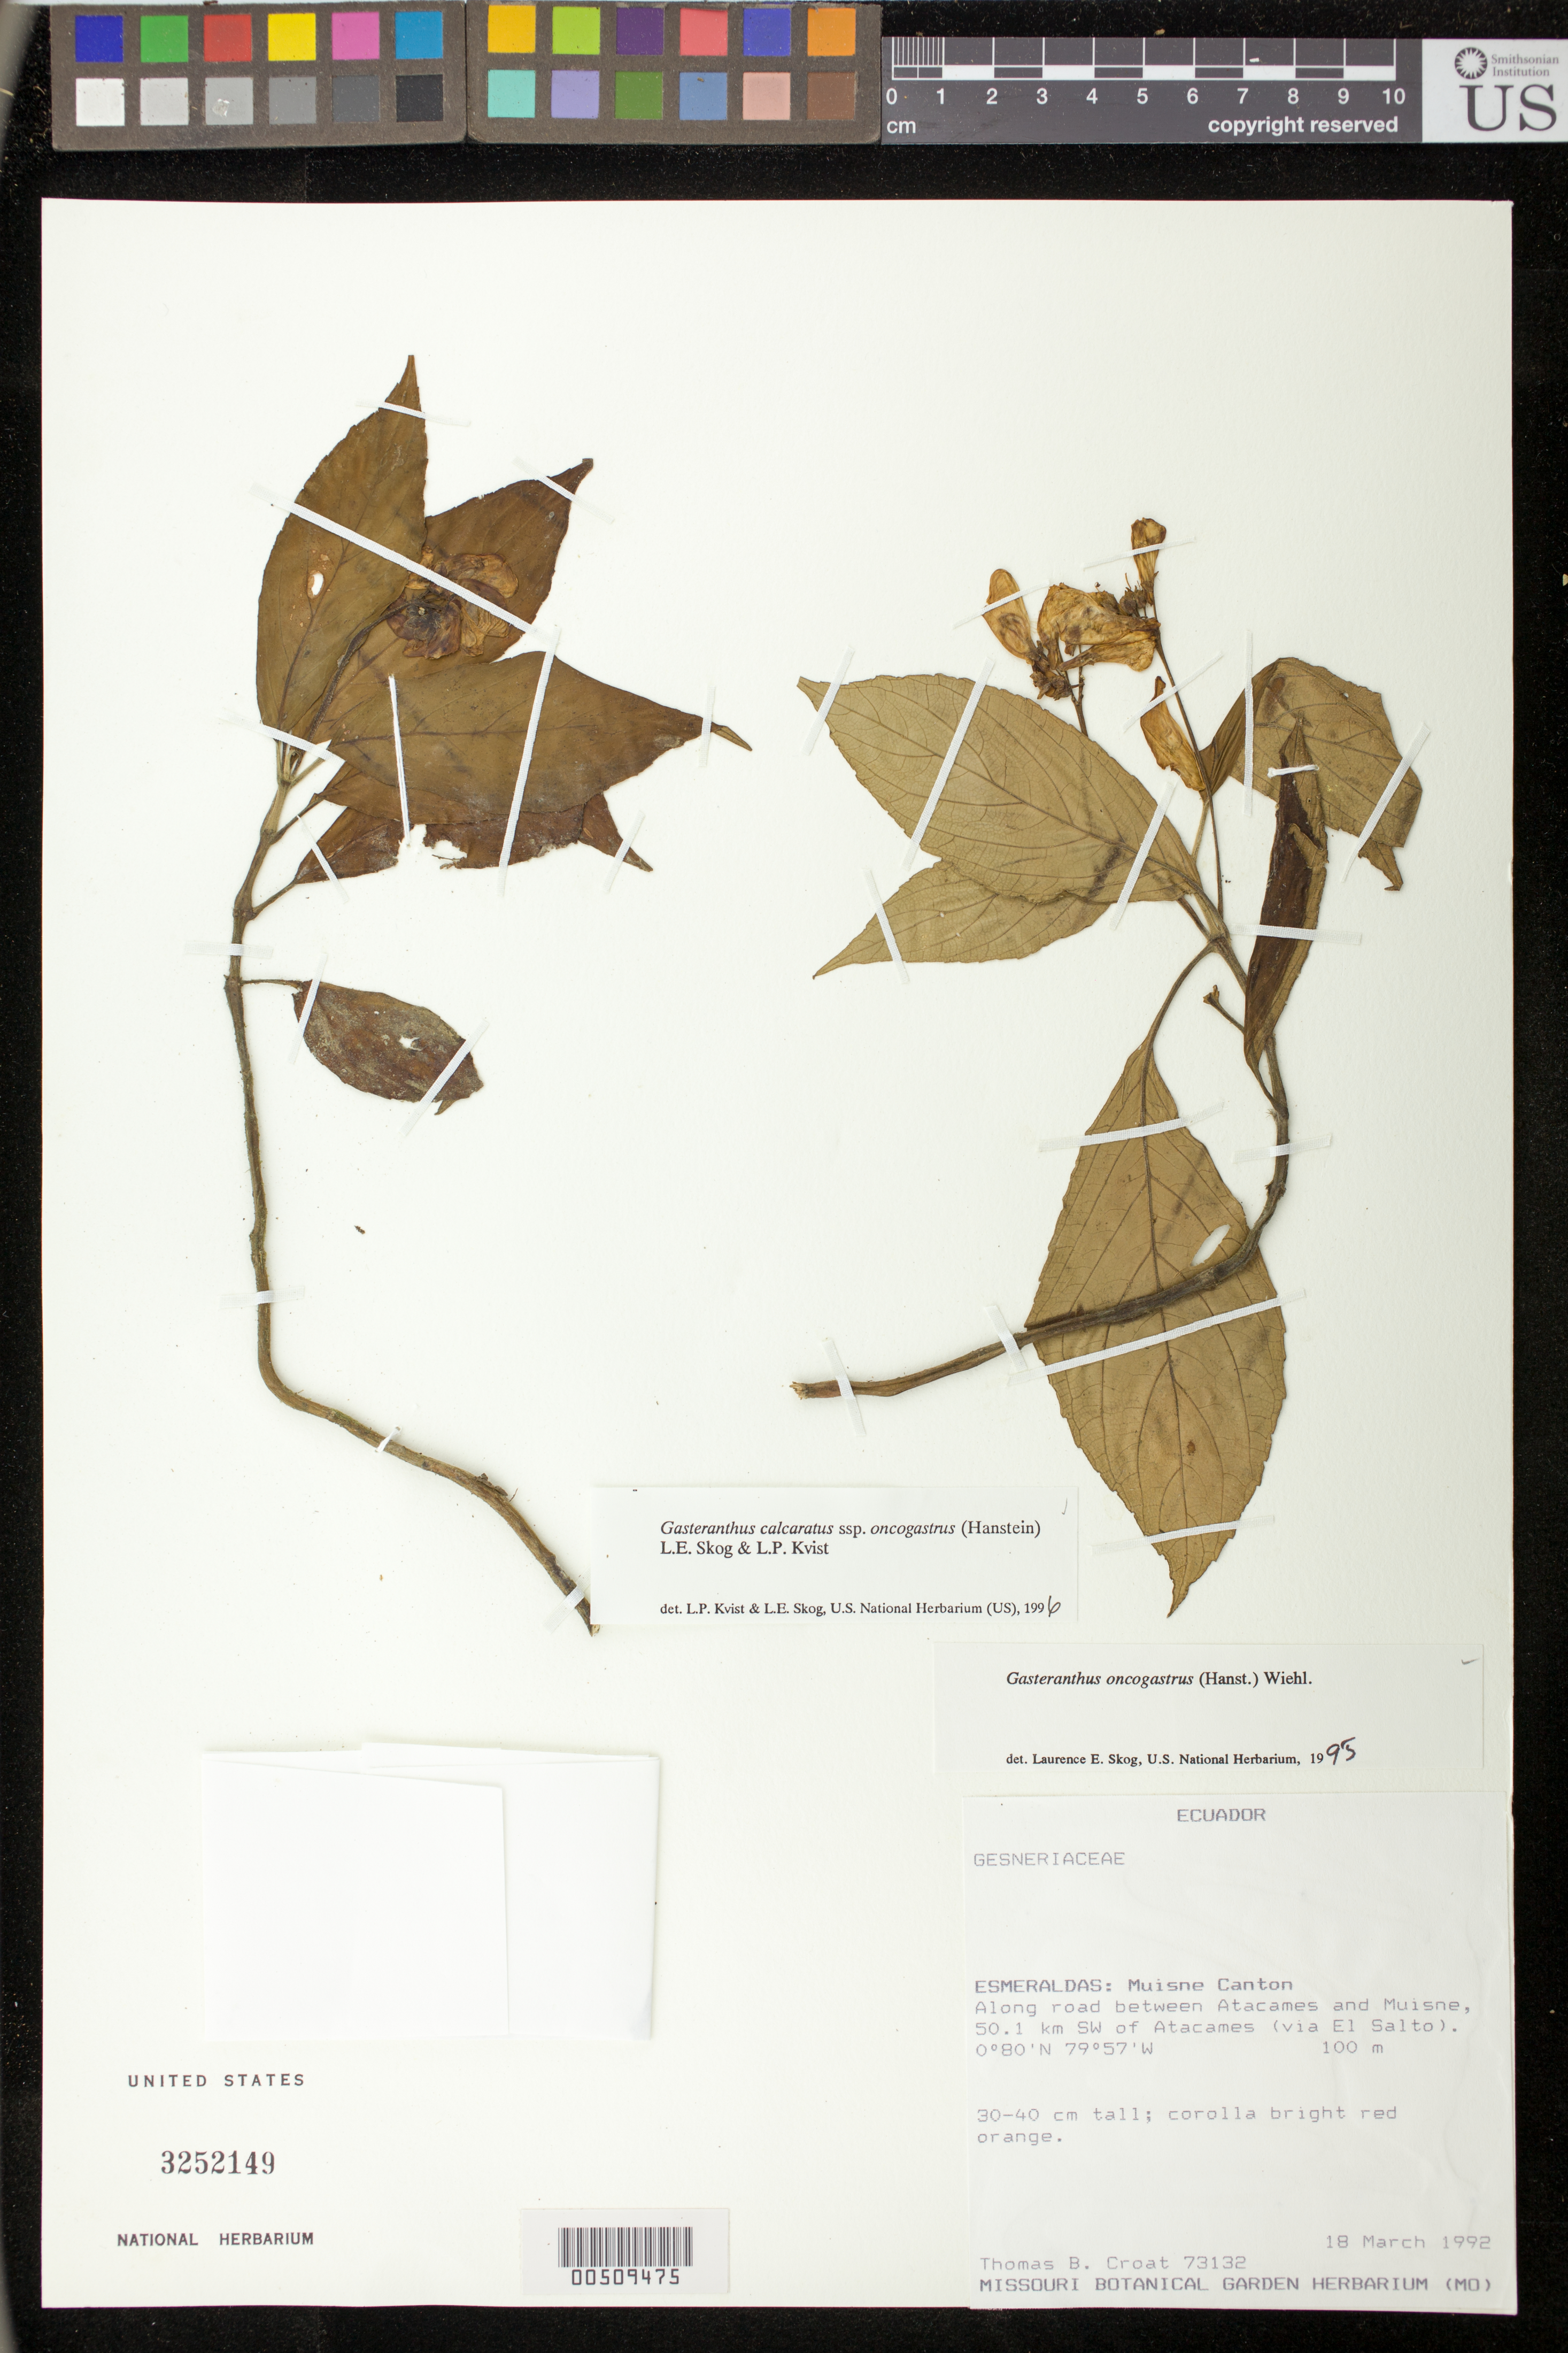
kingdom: Plantae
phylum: Tracheophyta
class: Magnoliopsida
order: Lamiales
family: Gesneriaceae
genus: Sinningia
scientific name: Sinningia incarnata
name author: (Aubl.) D.L. Denham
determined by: Skog, Laurence E.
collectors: T. B. Croat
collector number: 73132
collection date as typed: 18 Mar 1992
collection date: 1992-03-18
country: Ecuador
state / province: Esmeraldas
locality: Musisne Canton, along road between Atacames and Muisne, 50.1 km SW of Atacames (via El Salto)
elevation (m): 100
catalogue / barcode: US 3252149